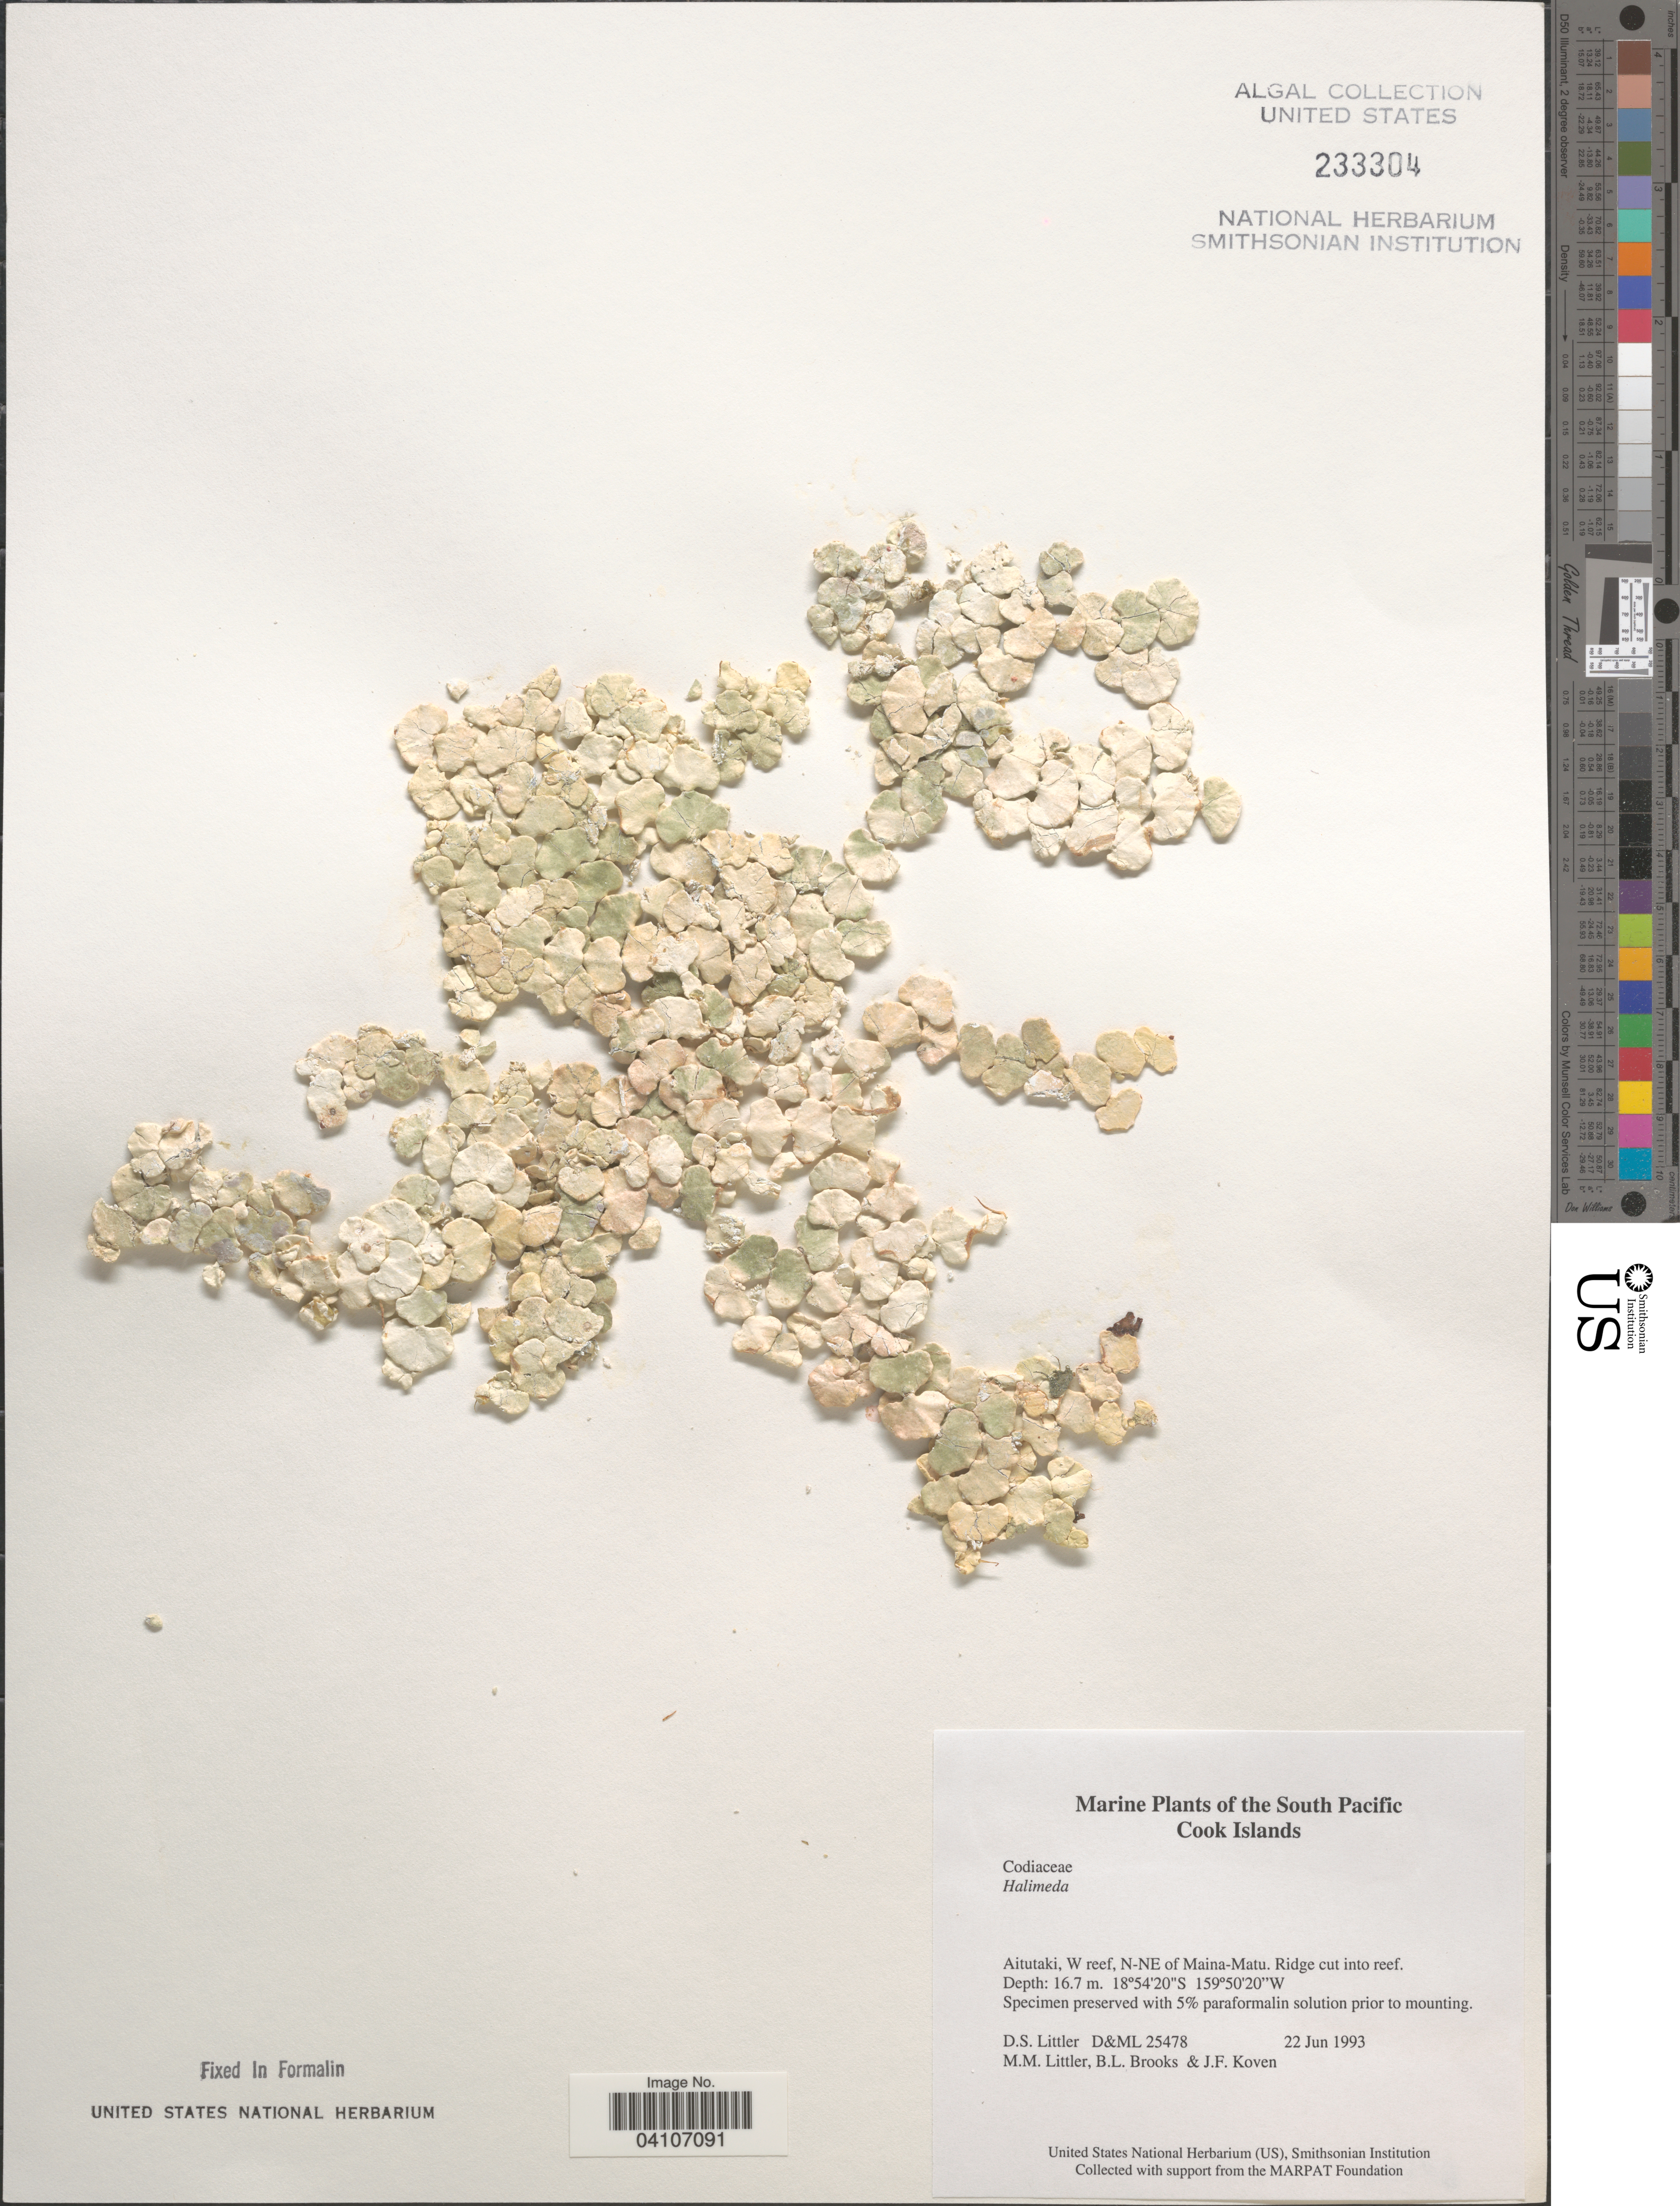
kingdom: Plantae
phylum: Chlorophyta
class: Ulvophyceae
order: Bryopsidales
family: Halimedaceae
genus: Halimeda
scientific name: Halimeda sp.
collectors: D. S. Littler, B. Brooks & J. Koven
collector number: D&ML25478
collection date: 1993-06-22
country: Cook Islands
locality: Aitutaki, W reef, N-NE of Maina-Matu. Ridge cut into reef.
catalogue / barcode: US 233304